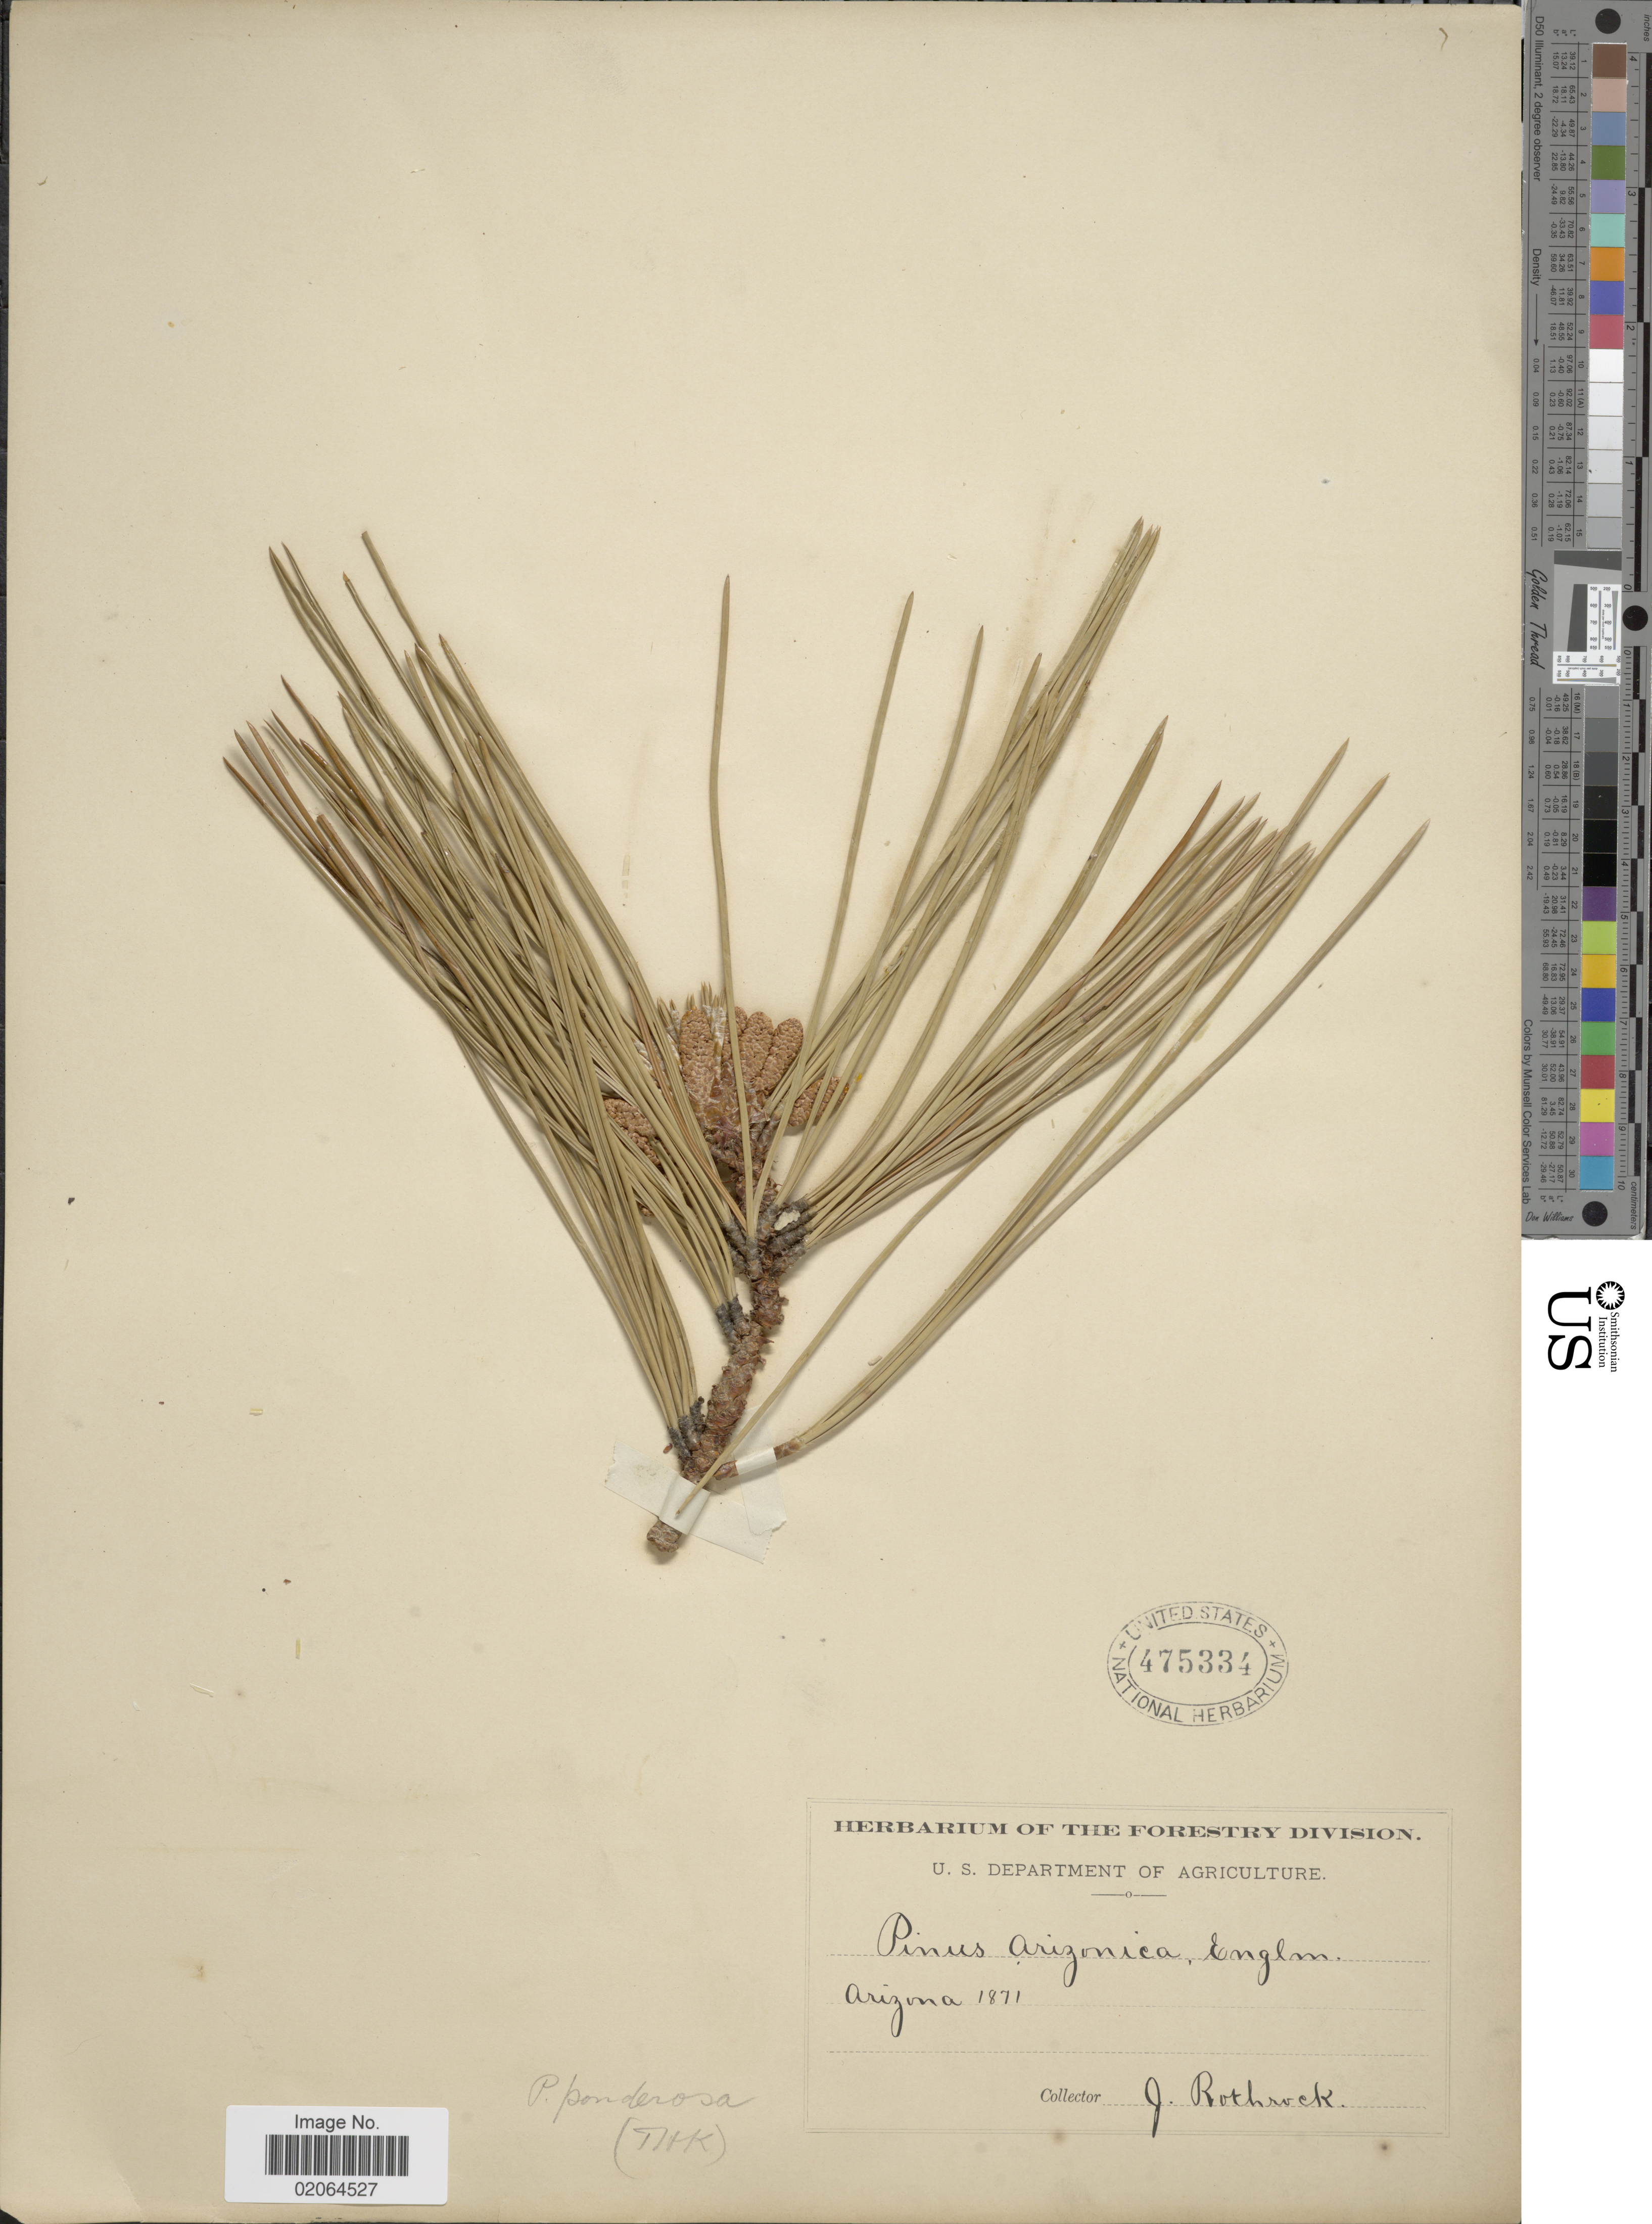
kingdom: Plantae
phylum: Tracheophyta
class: Pinopsida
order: Pinales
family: Pinaceae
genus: Pinus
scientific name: Pinus ponderosa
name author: Douglas ex C. Lawson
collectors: J. T. Rothrock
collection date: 1871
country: United States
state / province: Arizona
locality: Arizona.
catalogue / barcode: US 475334